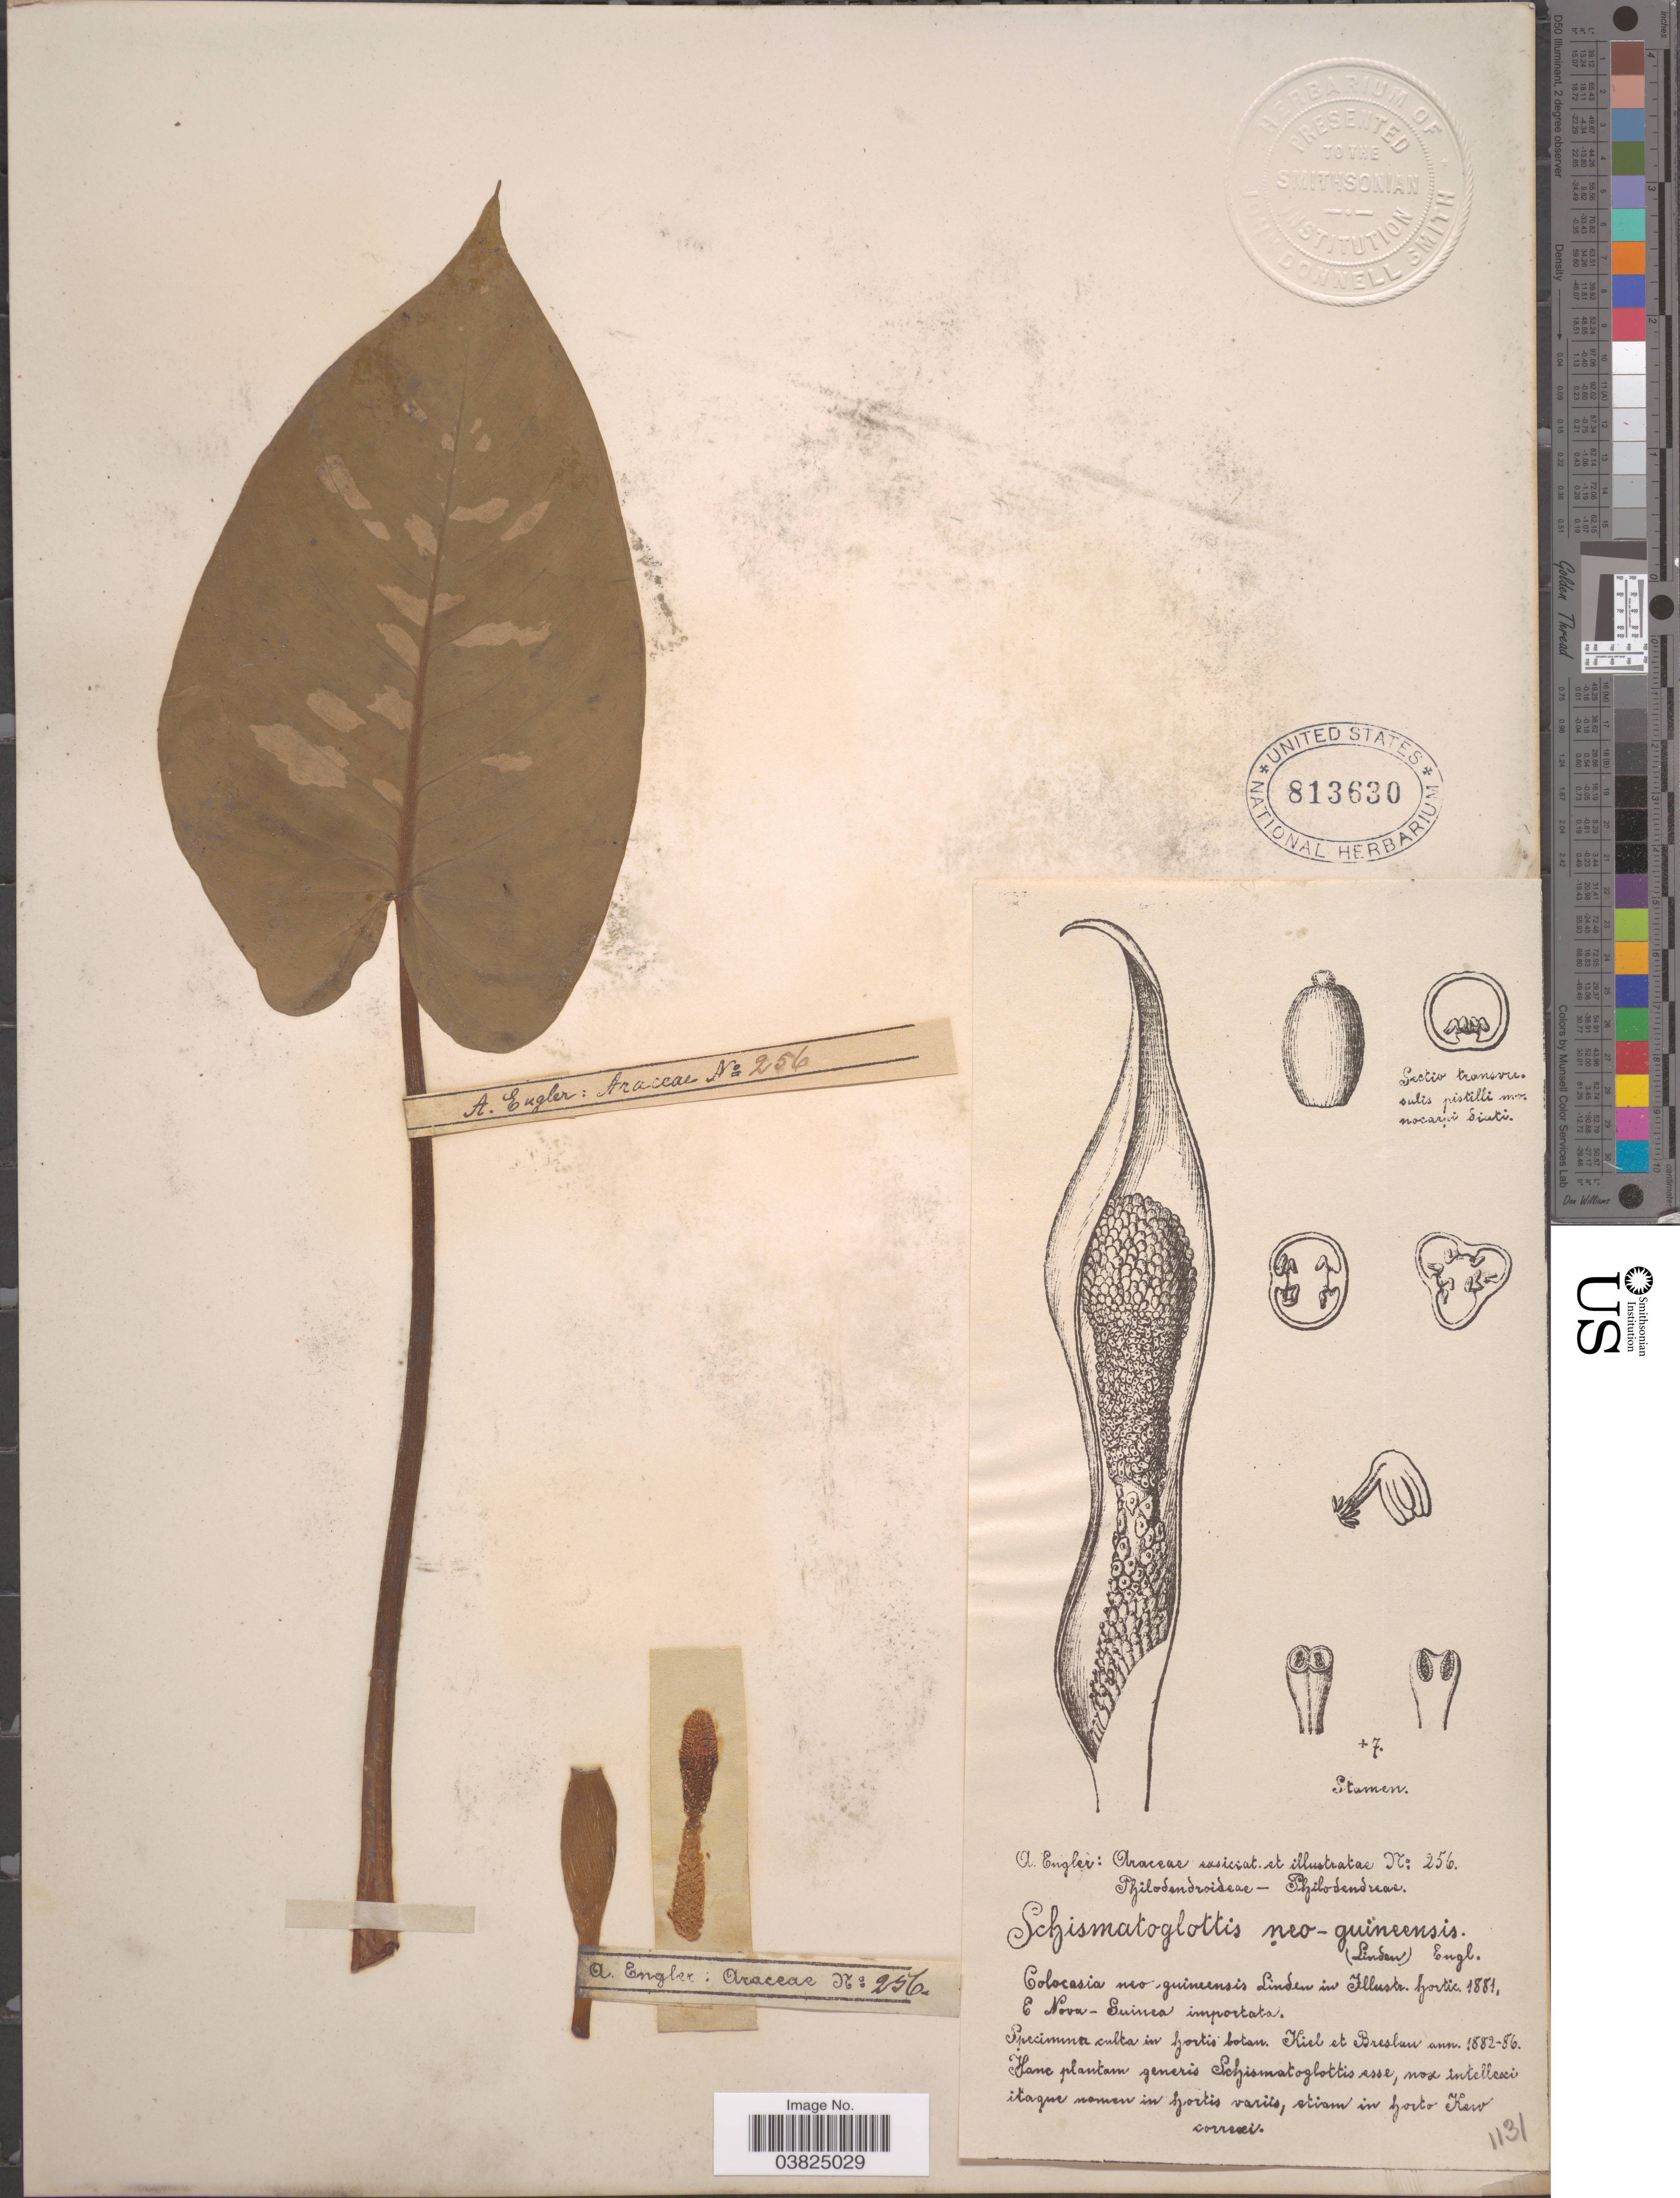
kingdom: Plantae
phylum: Tracheophyta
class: Liliopsida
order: Alismatales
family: Araceae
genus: Schismatoglottis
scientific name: Schismatoglottis neoguineensis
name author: (Linden ex André) N.E. Br.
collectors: A. Engler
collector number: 256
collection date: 1882/1886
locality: Specimina culta in hortis botan. Kiel et Bresban. Hanc [interpreted] plantam generis Schismatoglottis esse, nose intellcoci itague nomen in hortis variis, etiam in horto Korv [interpreted] corrsoei [interpreted].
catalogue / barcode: US 8143630